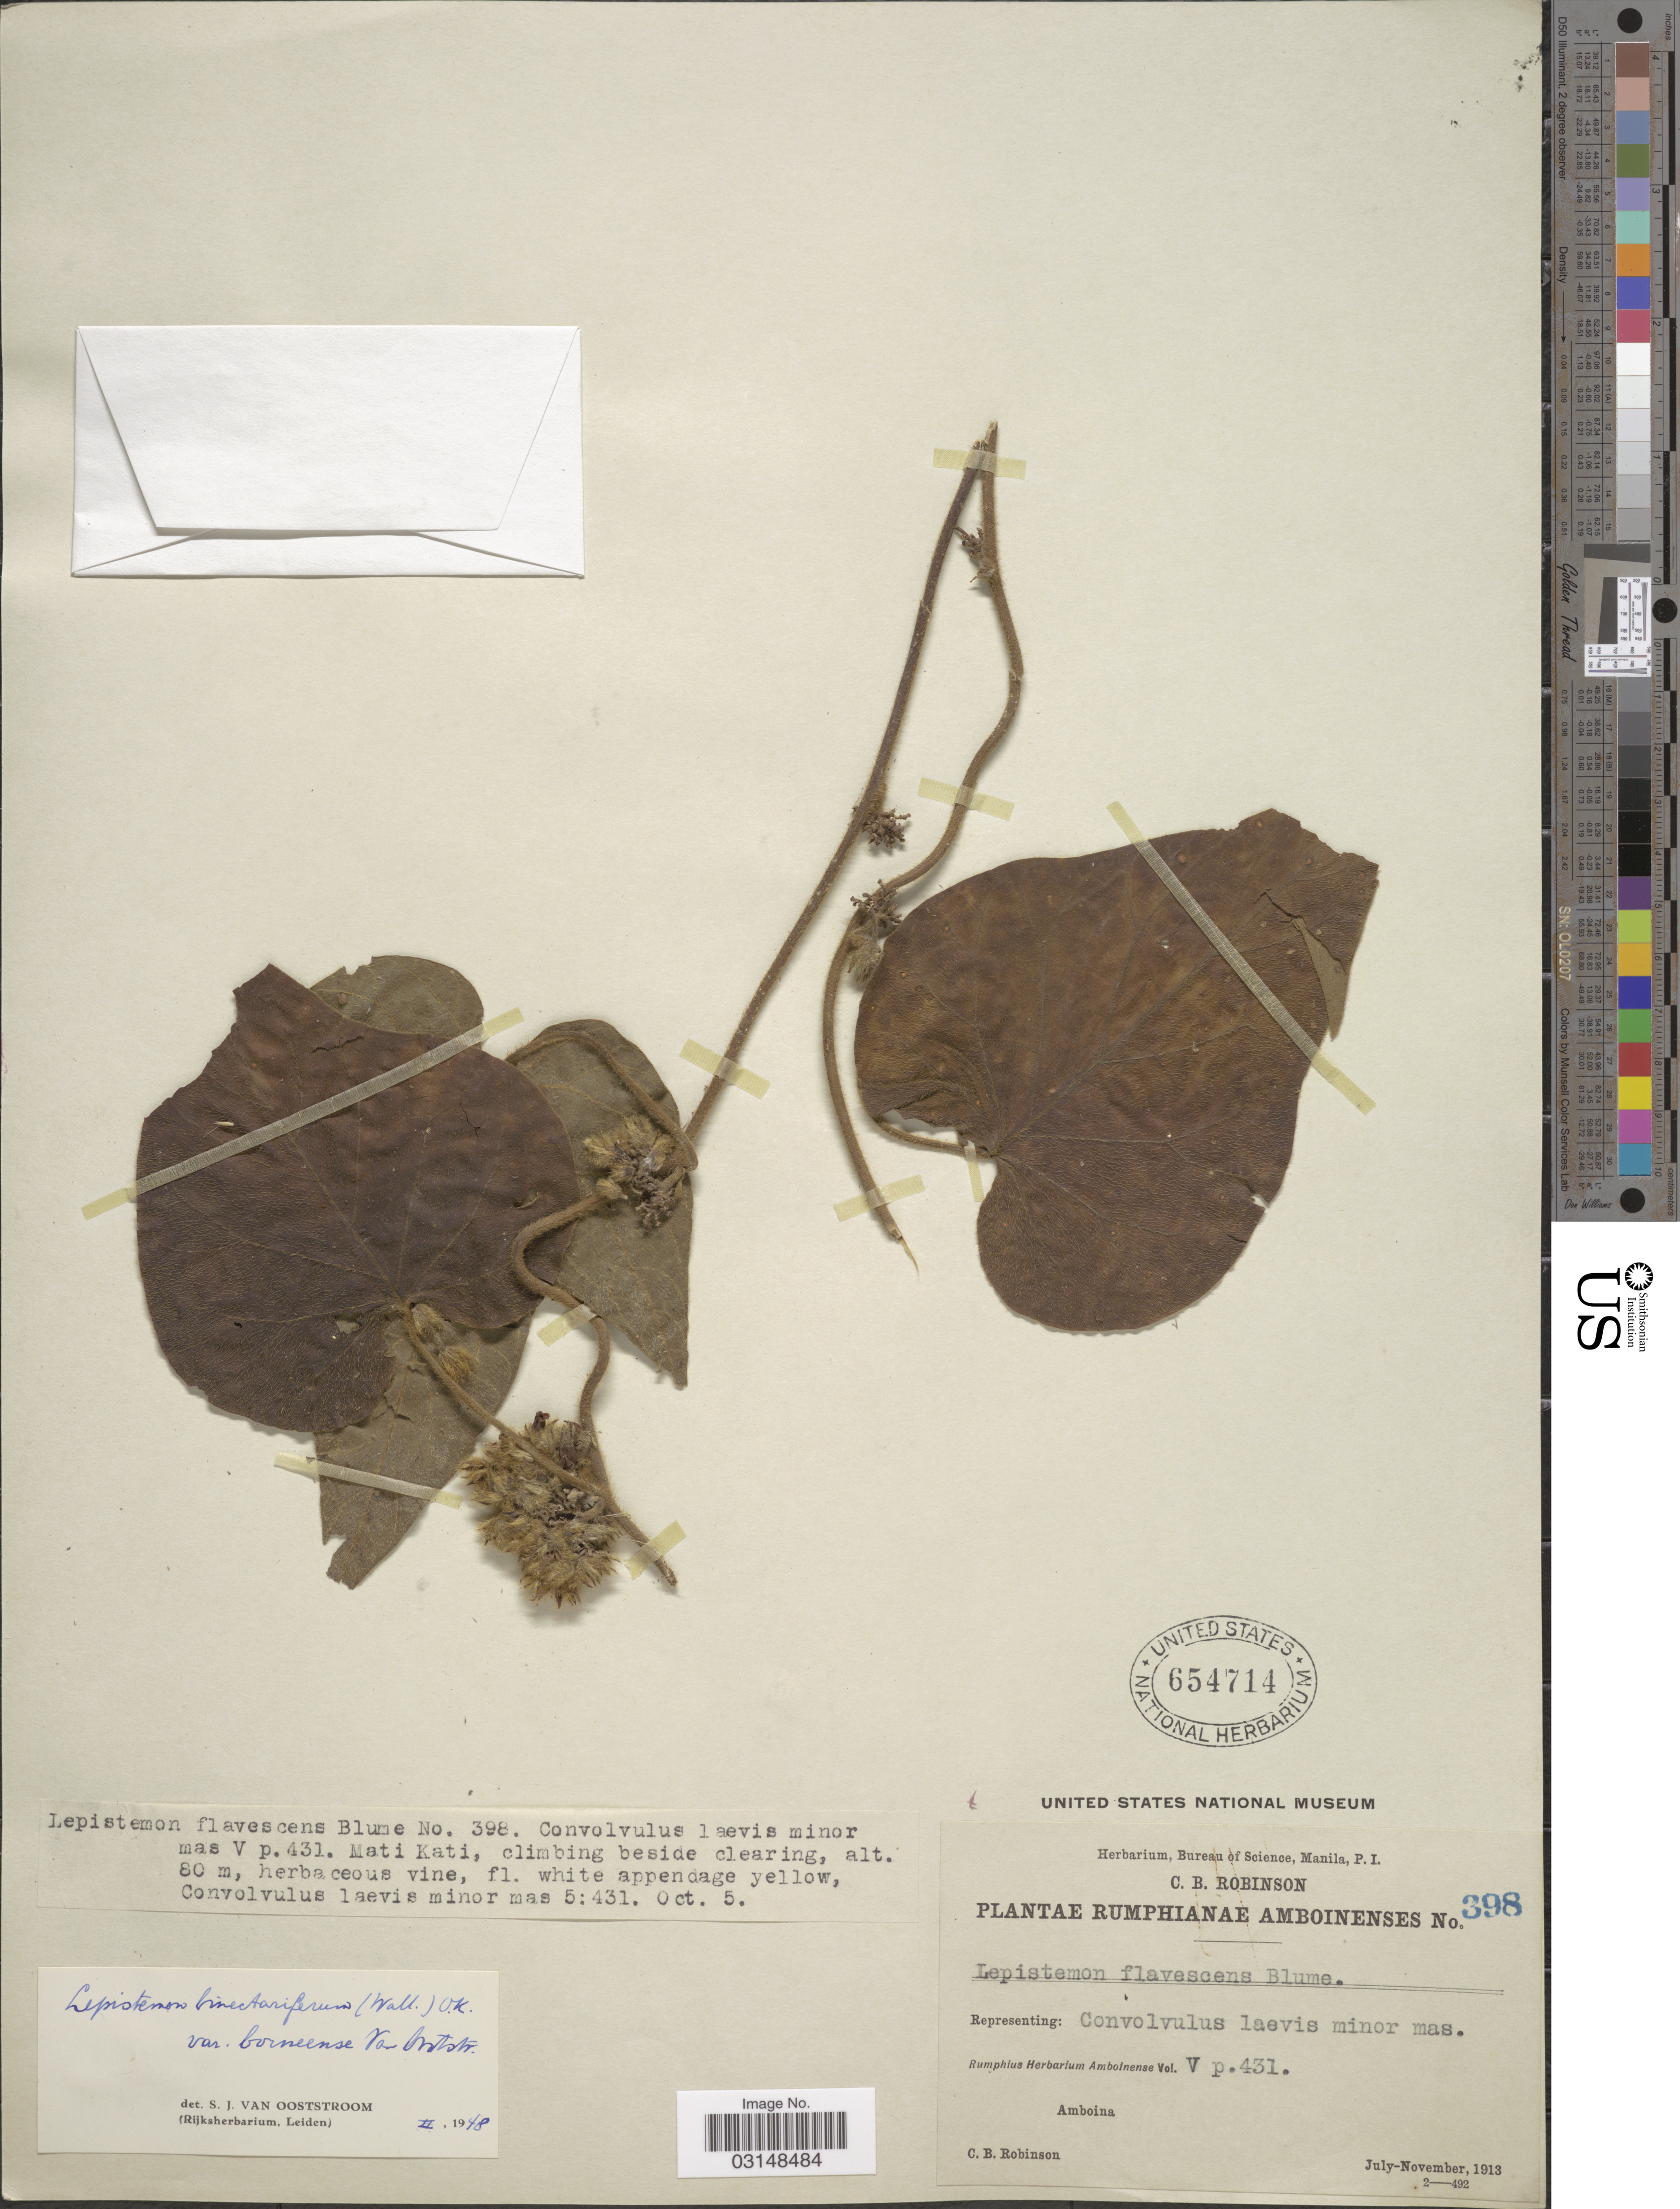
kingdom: Plantae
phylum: Tracheophyta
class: Magnoliopsida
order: Solanales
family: Convolvulaceae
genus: Lepistemon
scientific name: Lepistemon binectarifer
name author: (Wall.) Kuntze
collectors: C. Robinson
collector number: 398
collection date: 1913-10-05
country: Indonesia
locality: Amboina. Mati Kati [unsure placement].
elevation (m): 80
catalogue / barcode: US 654714